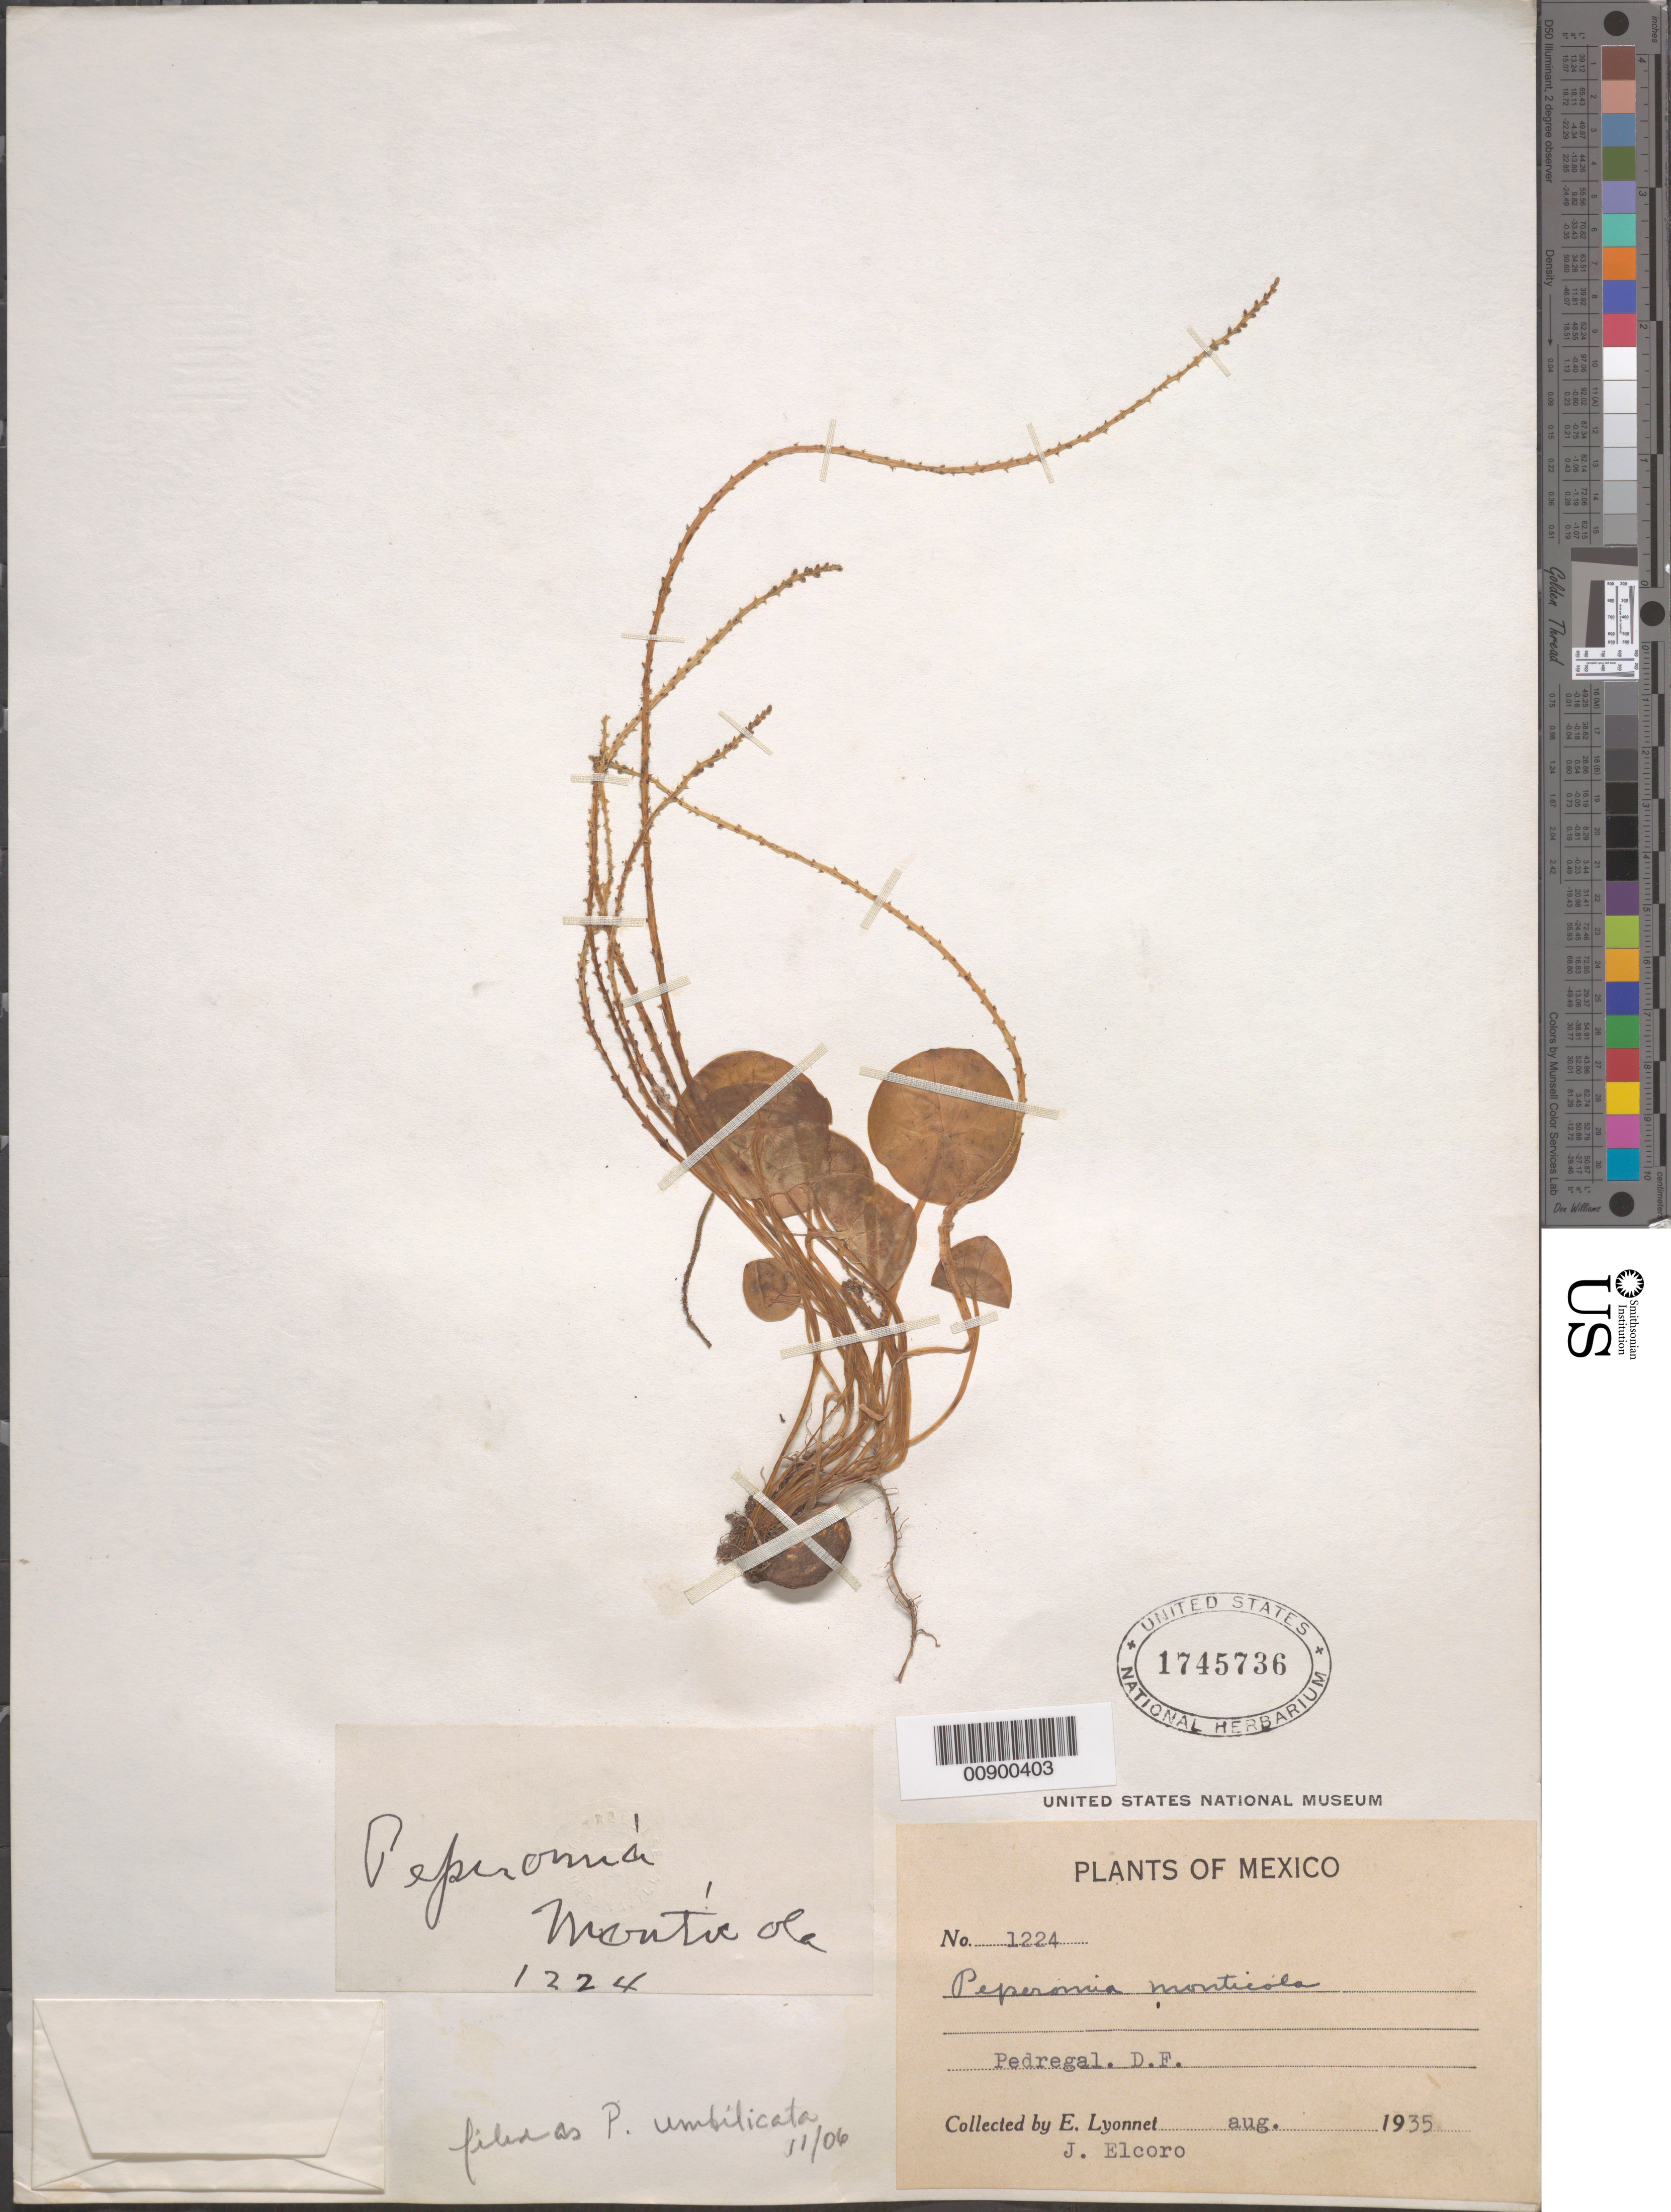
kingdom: Plantae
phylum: Tracheophyta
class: Magnoliopsida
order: Piperales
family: Piperaceae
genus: Peperomia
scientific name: Peperomia umbilicata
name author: Ruiz & Pav.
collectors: Bro. E. Lyonnet & J. Elcoro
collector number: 1224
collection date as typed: Aug 1935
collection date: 1935-08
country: Mexico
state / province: Distrito Federal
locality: Pedregal, D.F.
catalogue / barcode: US 1745736